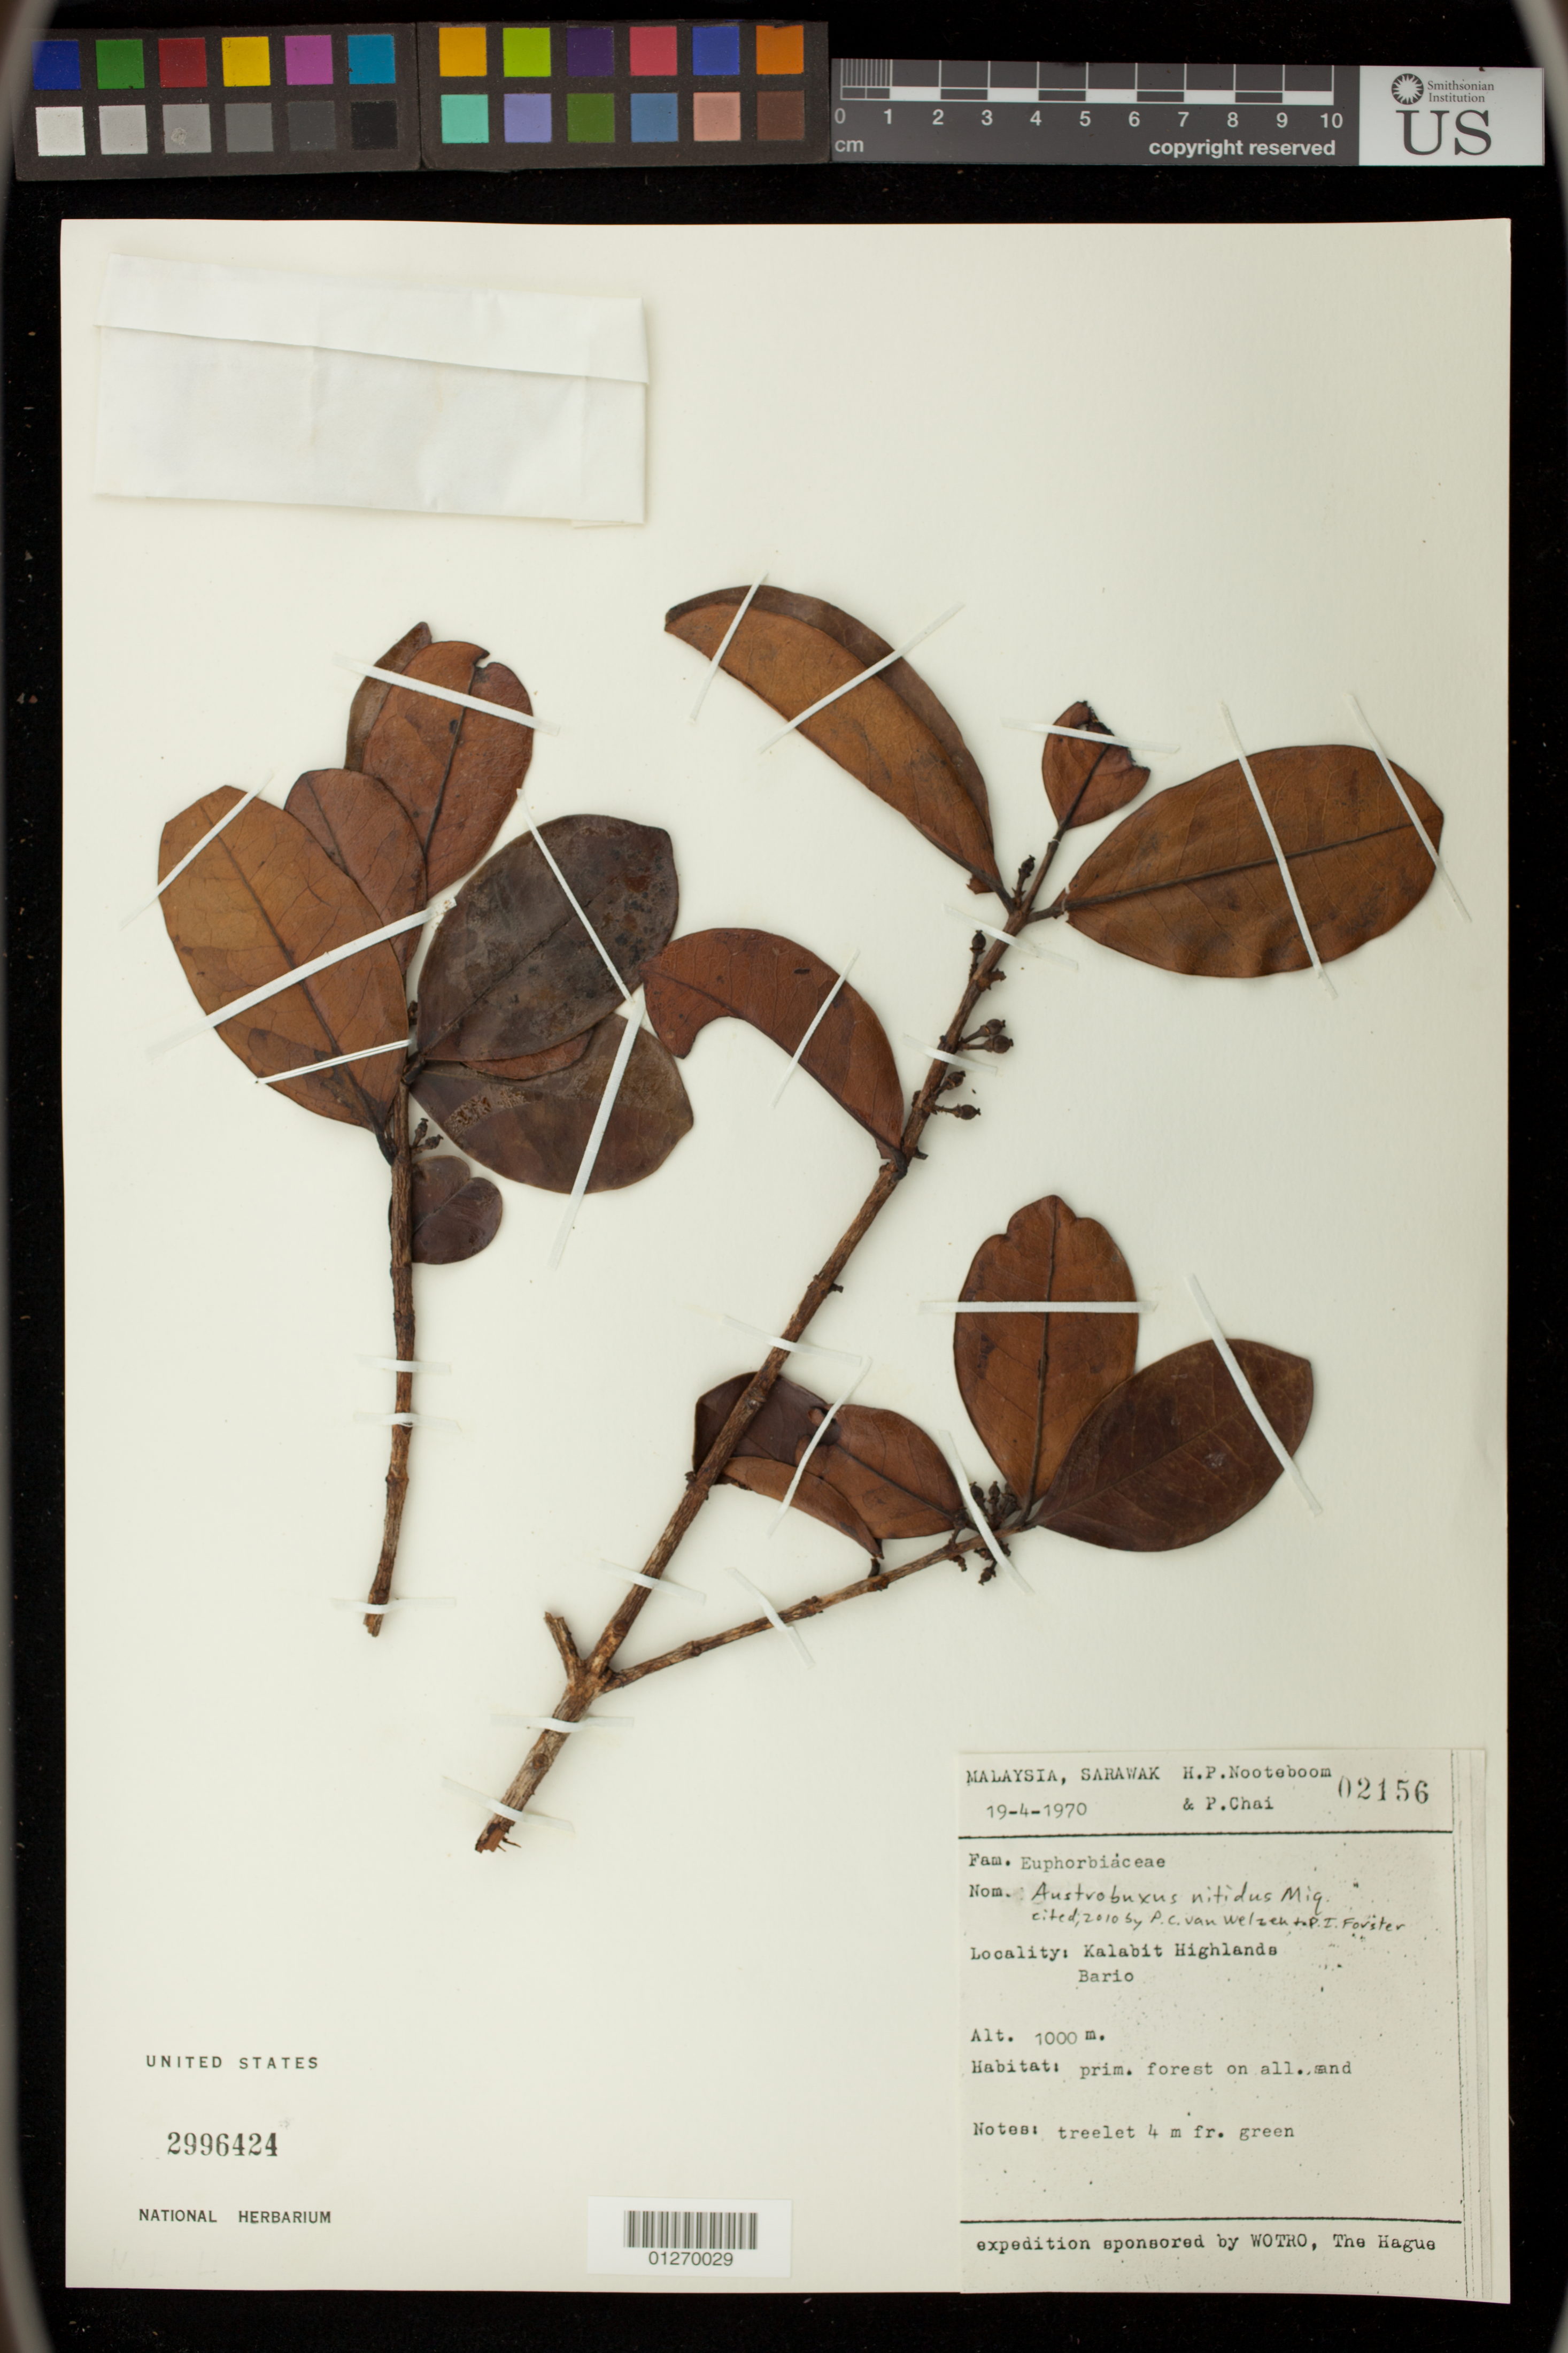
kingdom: Plantae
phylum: Tracheophyta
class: Magnoliopsida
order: Malpighiales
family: Picrodendraceae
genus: Austrobuxus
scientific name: Austrobuxus nitidus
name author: (Miq.) Steenis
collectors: H. P. Nooteboom & P. Chai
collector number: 2156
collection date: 1970-04-19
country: Malaysia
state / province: Sarawak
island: Borneo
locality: Kalabit Highlands, Bario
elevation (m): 1000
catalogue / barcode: US 2996424